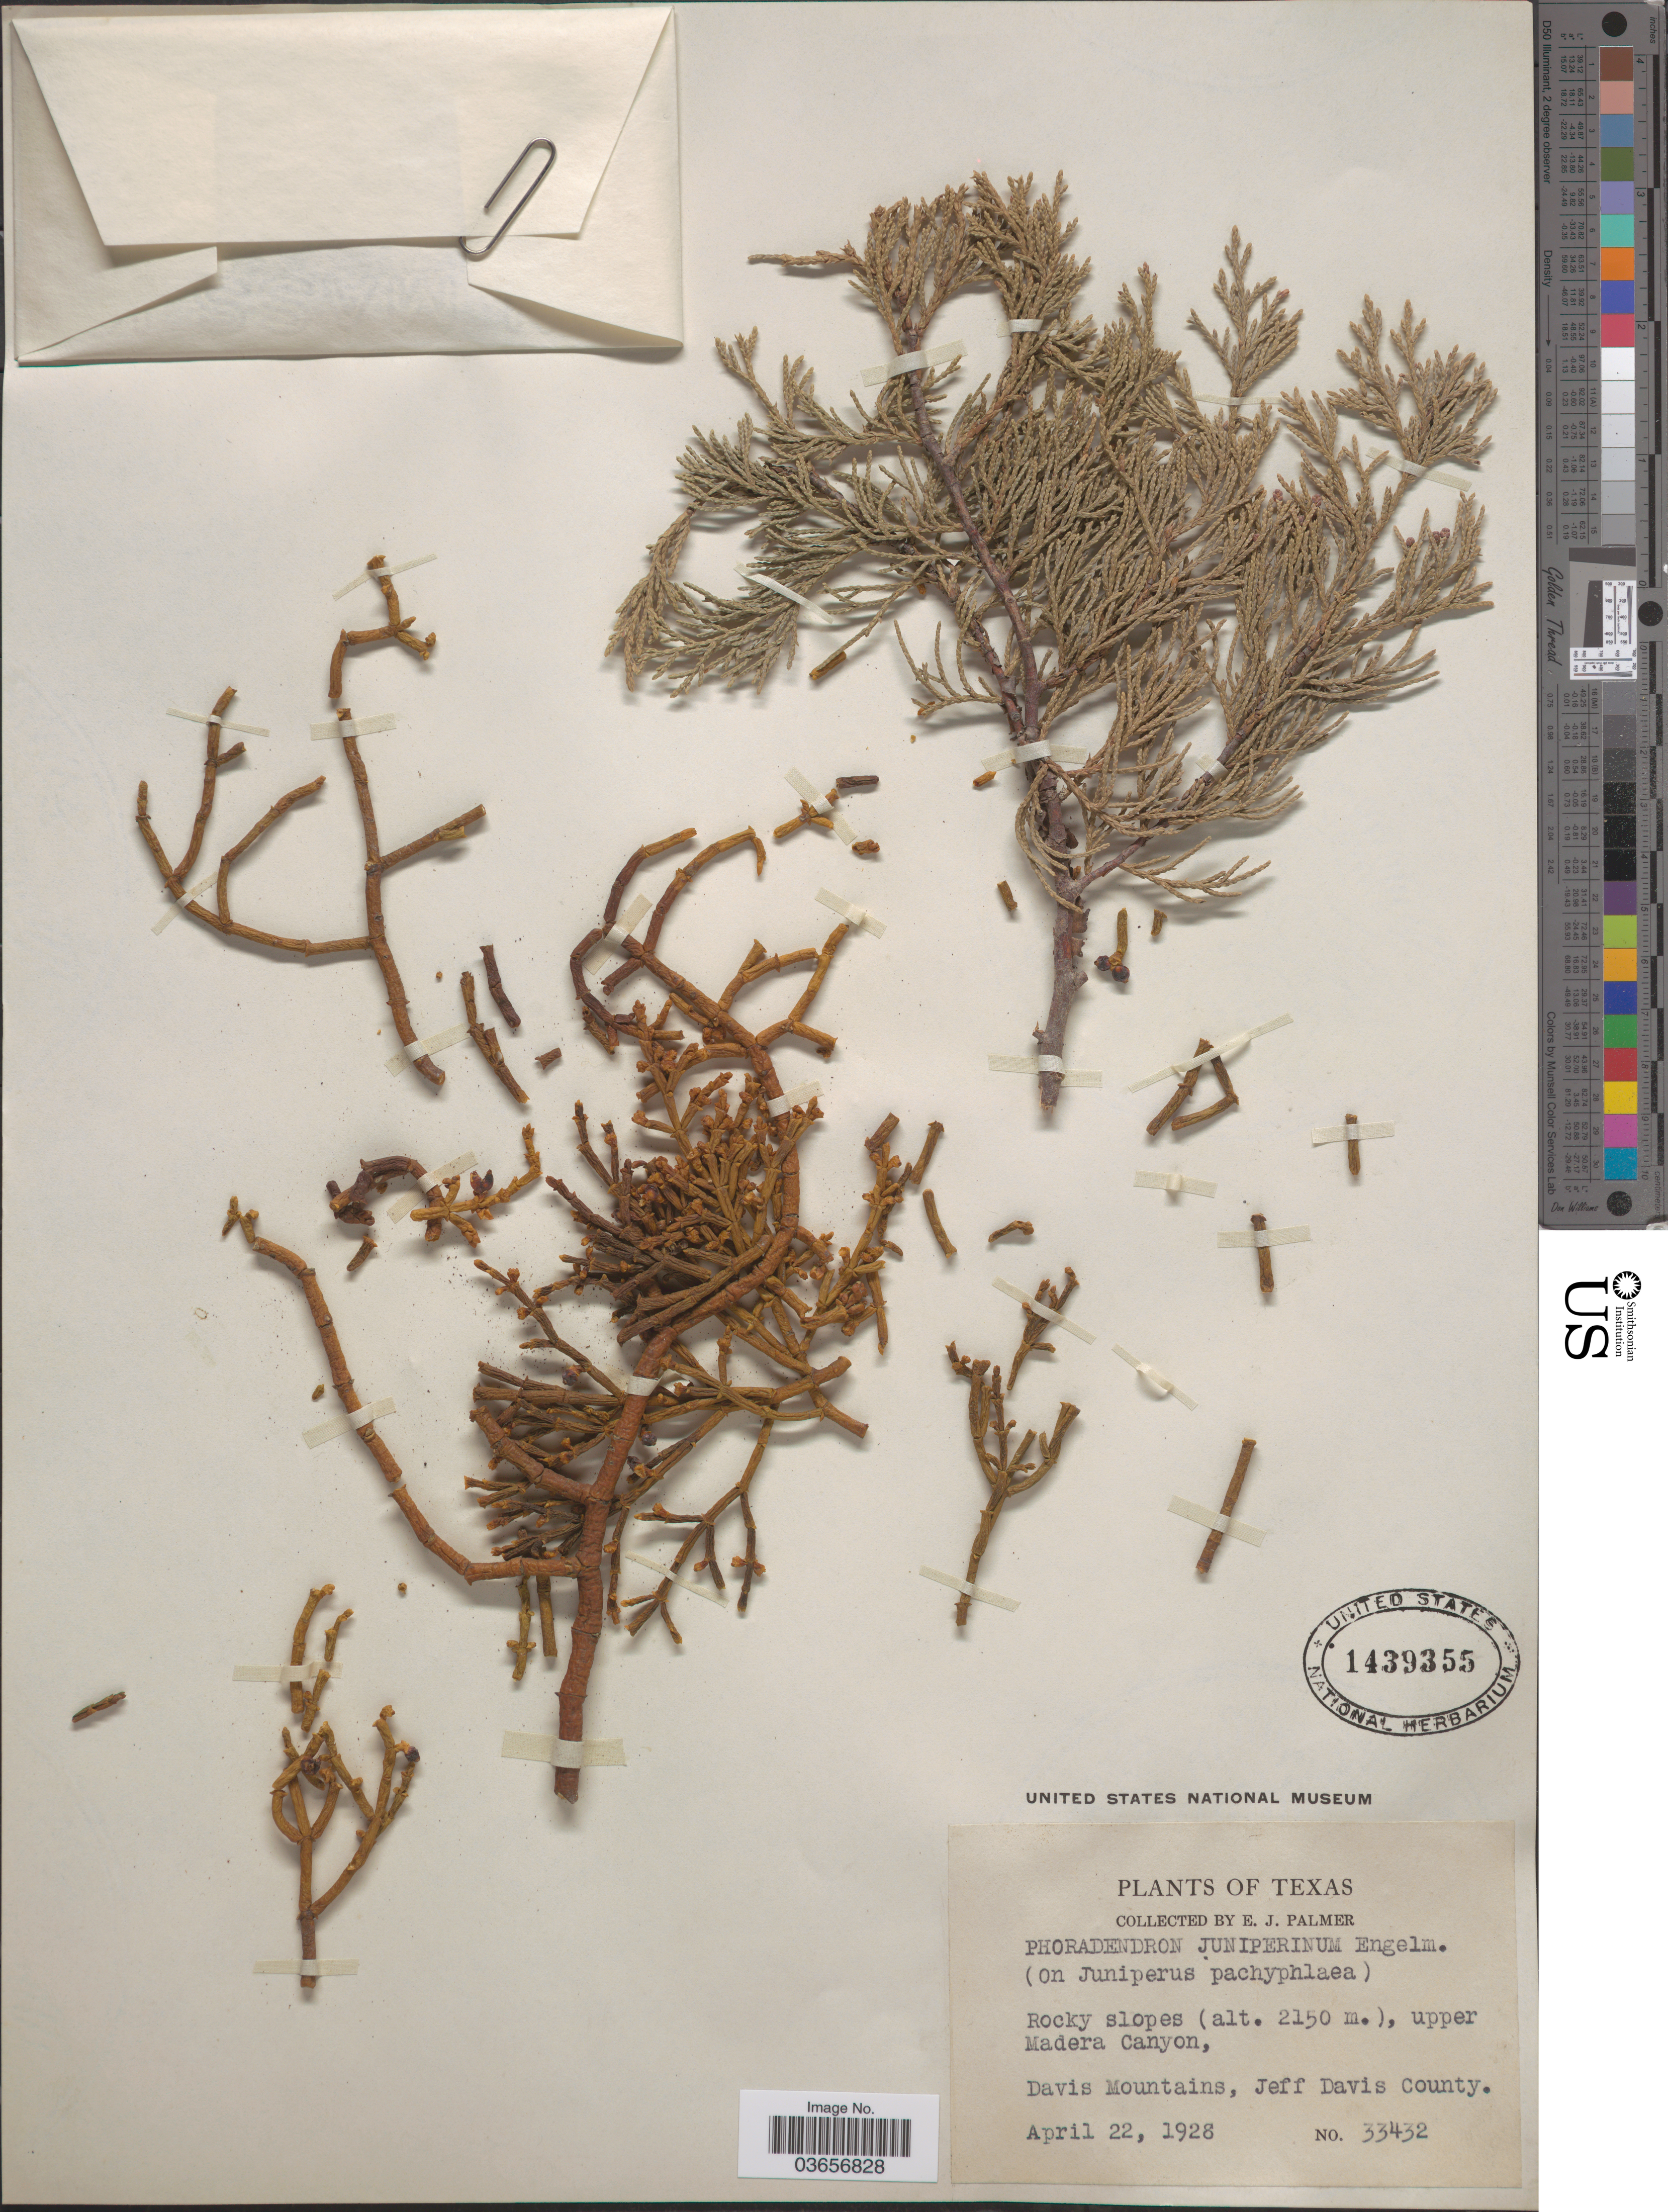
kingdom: Plantae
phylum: Tracheophyta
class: Magnoliopsida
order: Santalales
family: Viscaceae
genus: Phoradendron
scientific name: Phoradendron juniperinum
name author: Engelm. ex A. Gray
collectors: E. J. Palmer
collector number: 33432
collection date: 1928-04-22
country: United States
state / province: Texas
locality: Upper Madera Canyon. Davis Mountains, Jeff Davis County.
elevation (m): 2150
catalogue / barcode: US 1439355